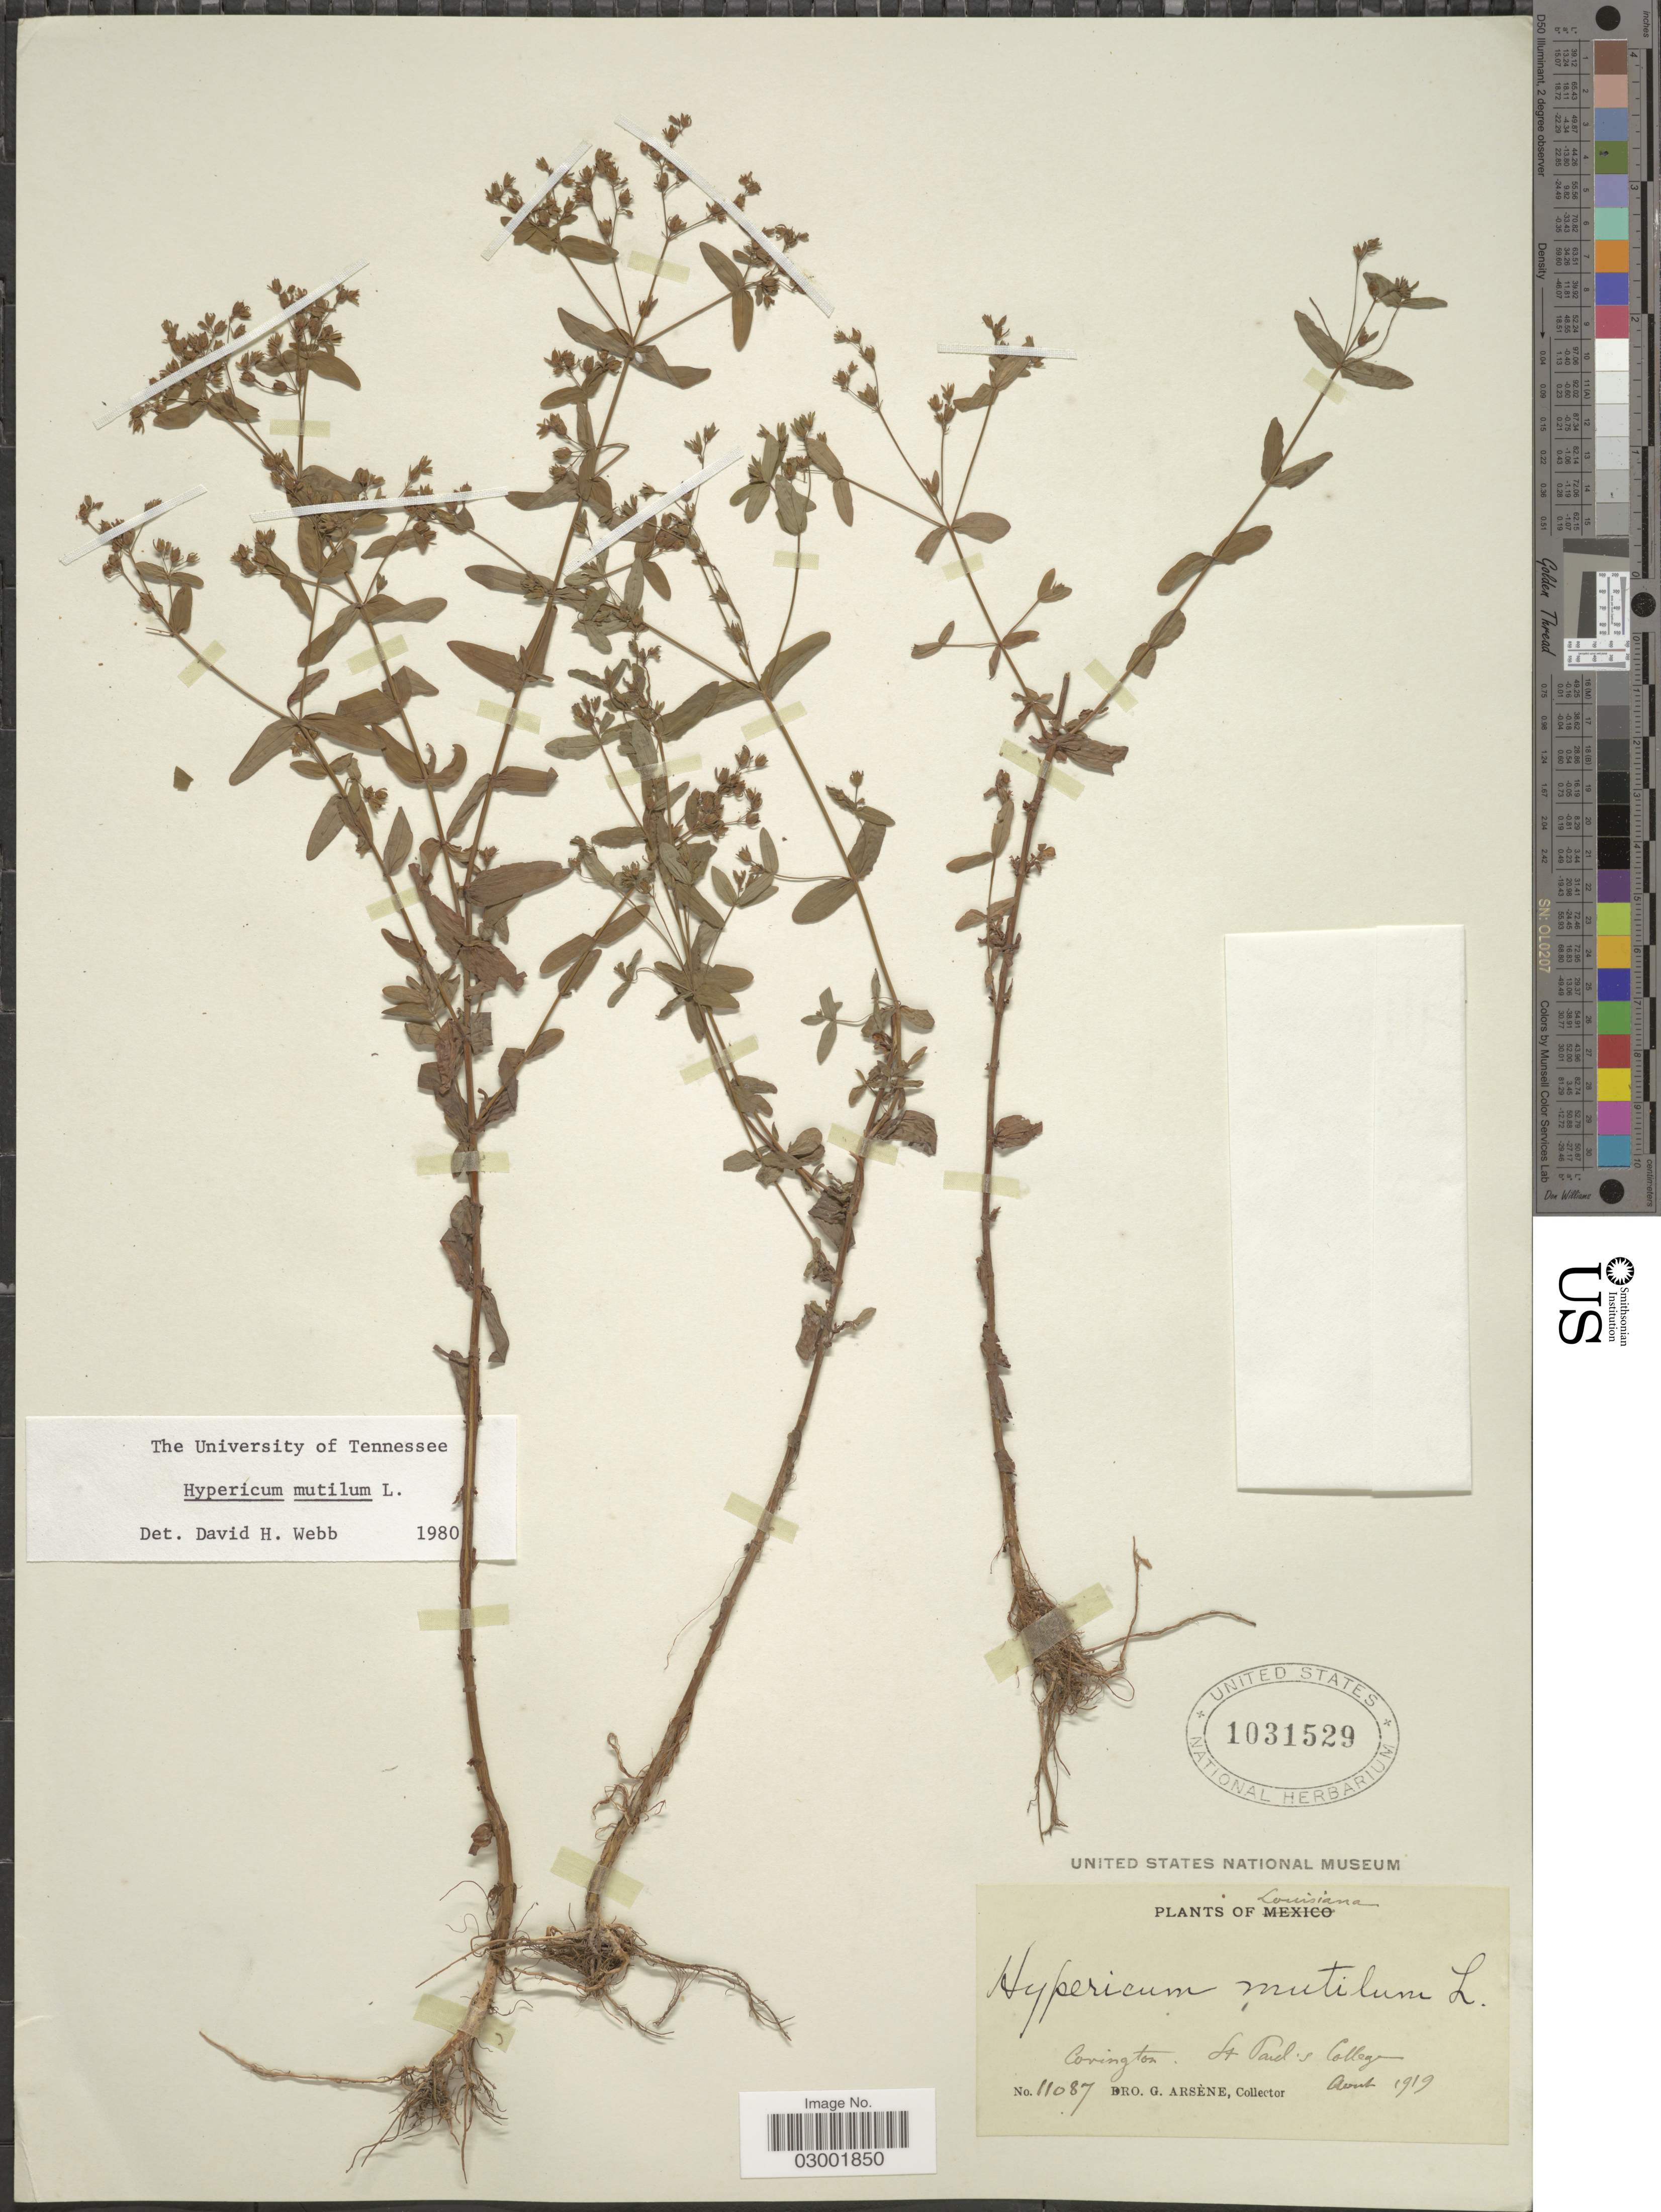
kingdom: Plantae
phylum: Tracheophyta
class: Magnoliopsida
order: Malpighiales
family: Hypericaceae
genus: Hypericum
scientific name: Hypericum mutilum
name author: L.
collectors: Bro. G. Arsène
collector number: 11087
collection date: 1919-08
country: United States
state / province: Louisiana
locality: Covington. St. Paul's College.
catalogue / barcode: US 1031529